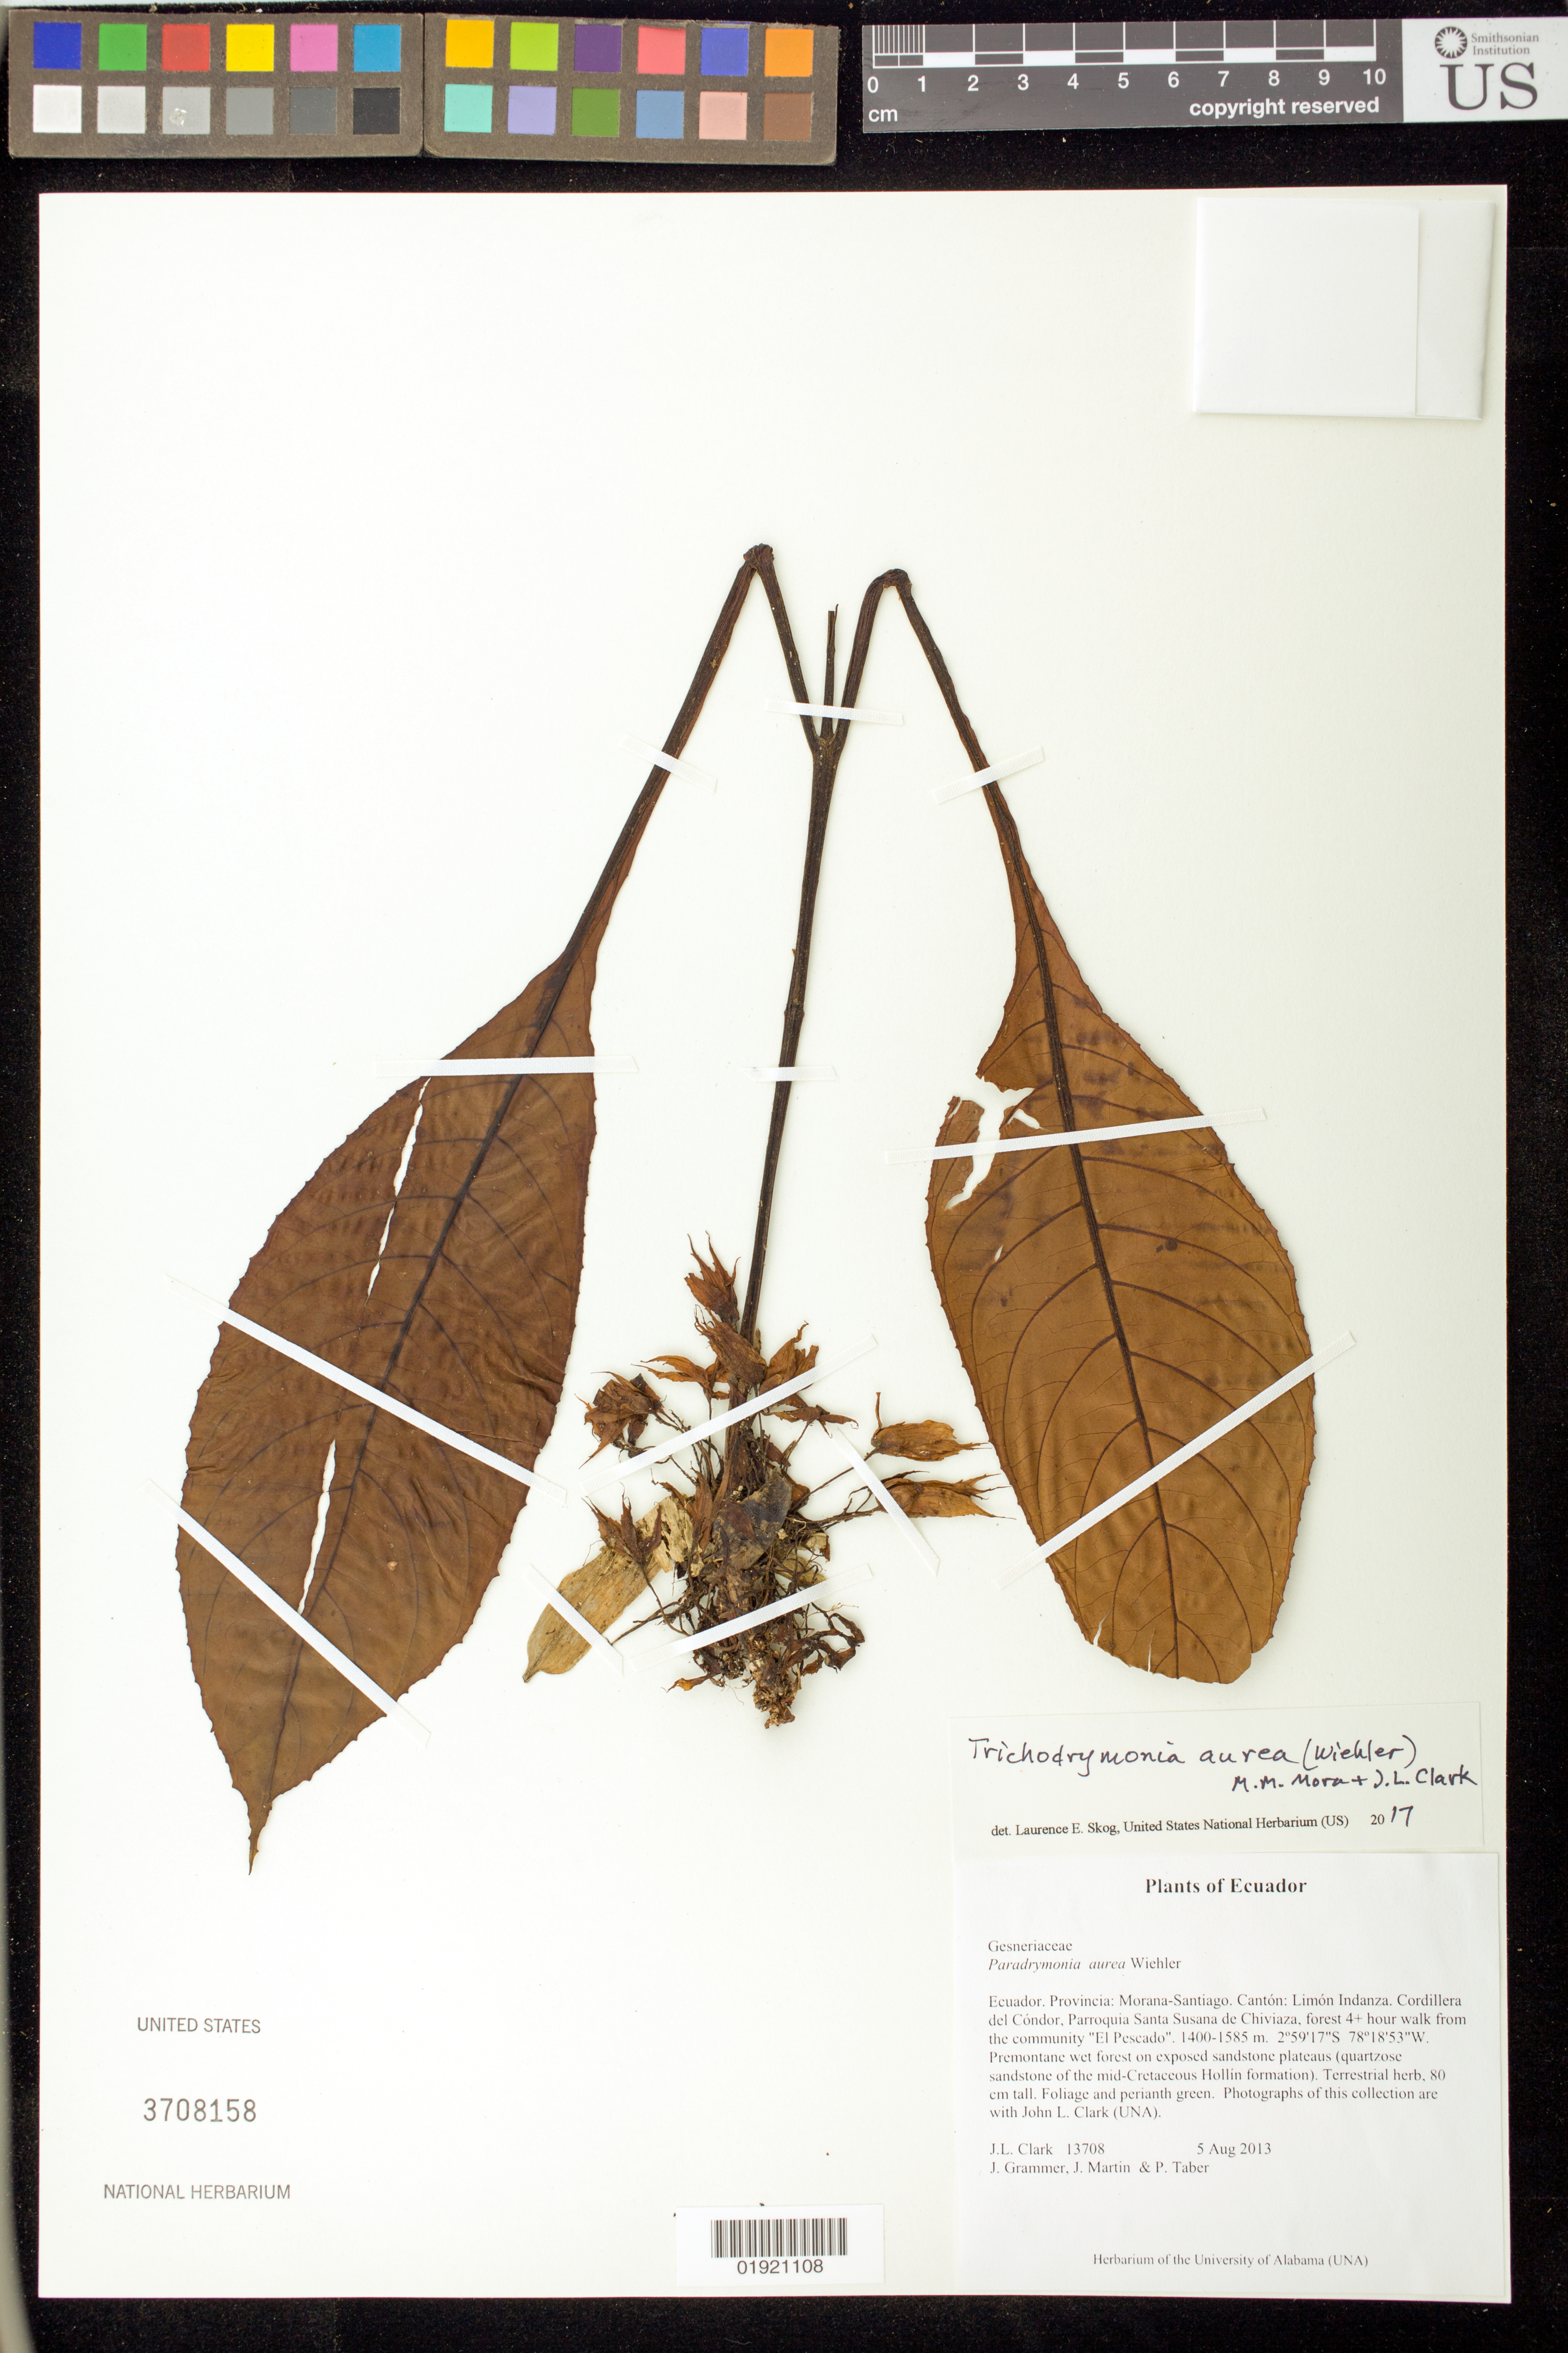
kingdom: Plantae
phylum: Tracheophyta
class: Magnoliopsida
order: Lamiales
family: Gesneriaceae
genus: Trichodrymonia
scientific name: Trichodrymonia aurea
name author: (Wiehler) M.M. Mora & J.L. Clark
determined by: Skog, Laurence E.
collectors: J. L. Clark, J. Grammer, J. Martin & P. Taber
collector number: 13708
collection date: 2013-08-05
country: Ecuador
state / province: Morona-Santiago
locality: Canton: Limon Indanza. Cordillera del Condor, Parroquia Santa Susana de Chiviaza, forest 4+ hour walk from the community "El Pescado".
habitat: Premontane wet forest on exposed sandstone plaeteaus (quartzose sandstone of the mid-Cretaceous Hollin formation).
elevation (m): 1400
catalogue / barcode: US 3708158